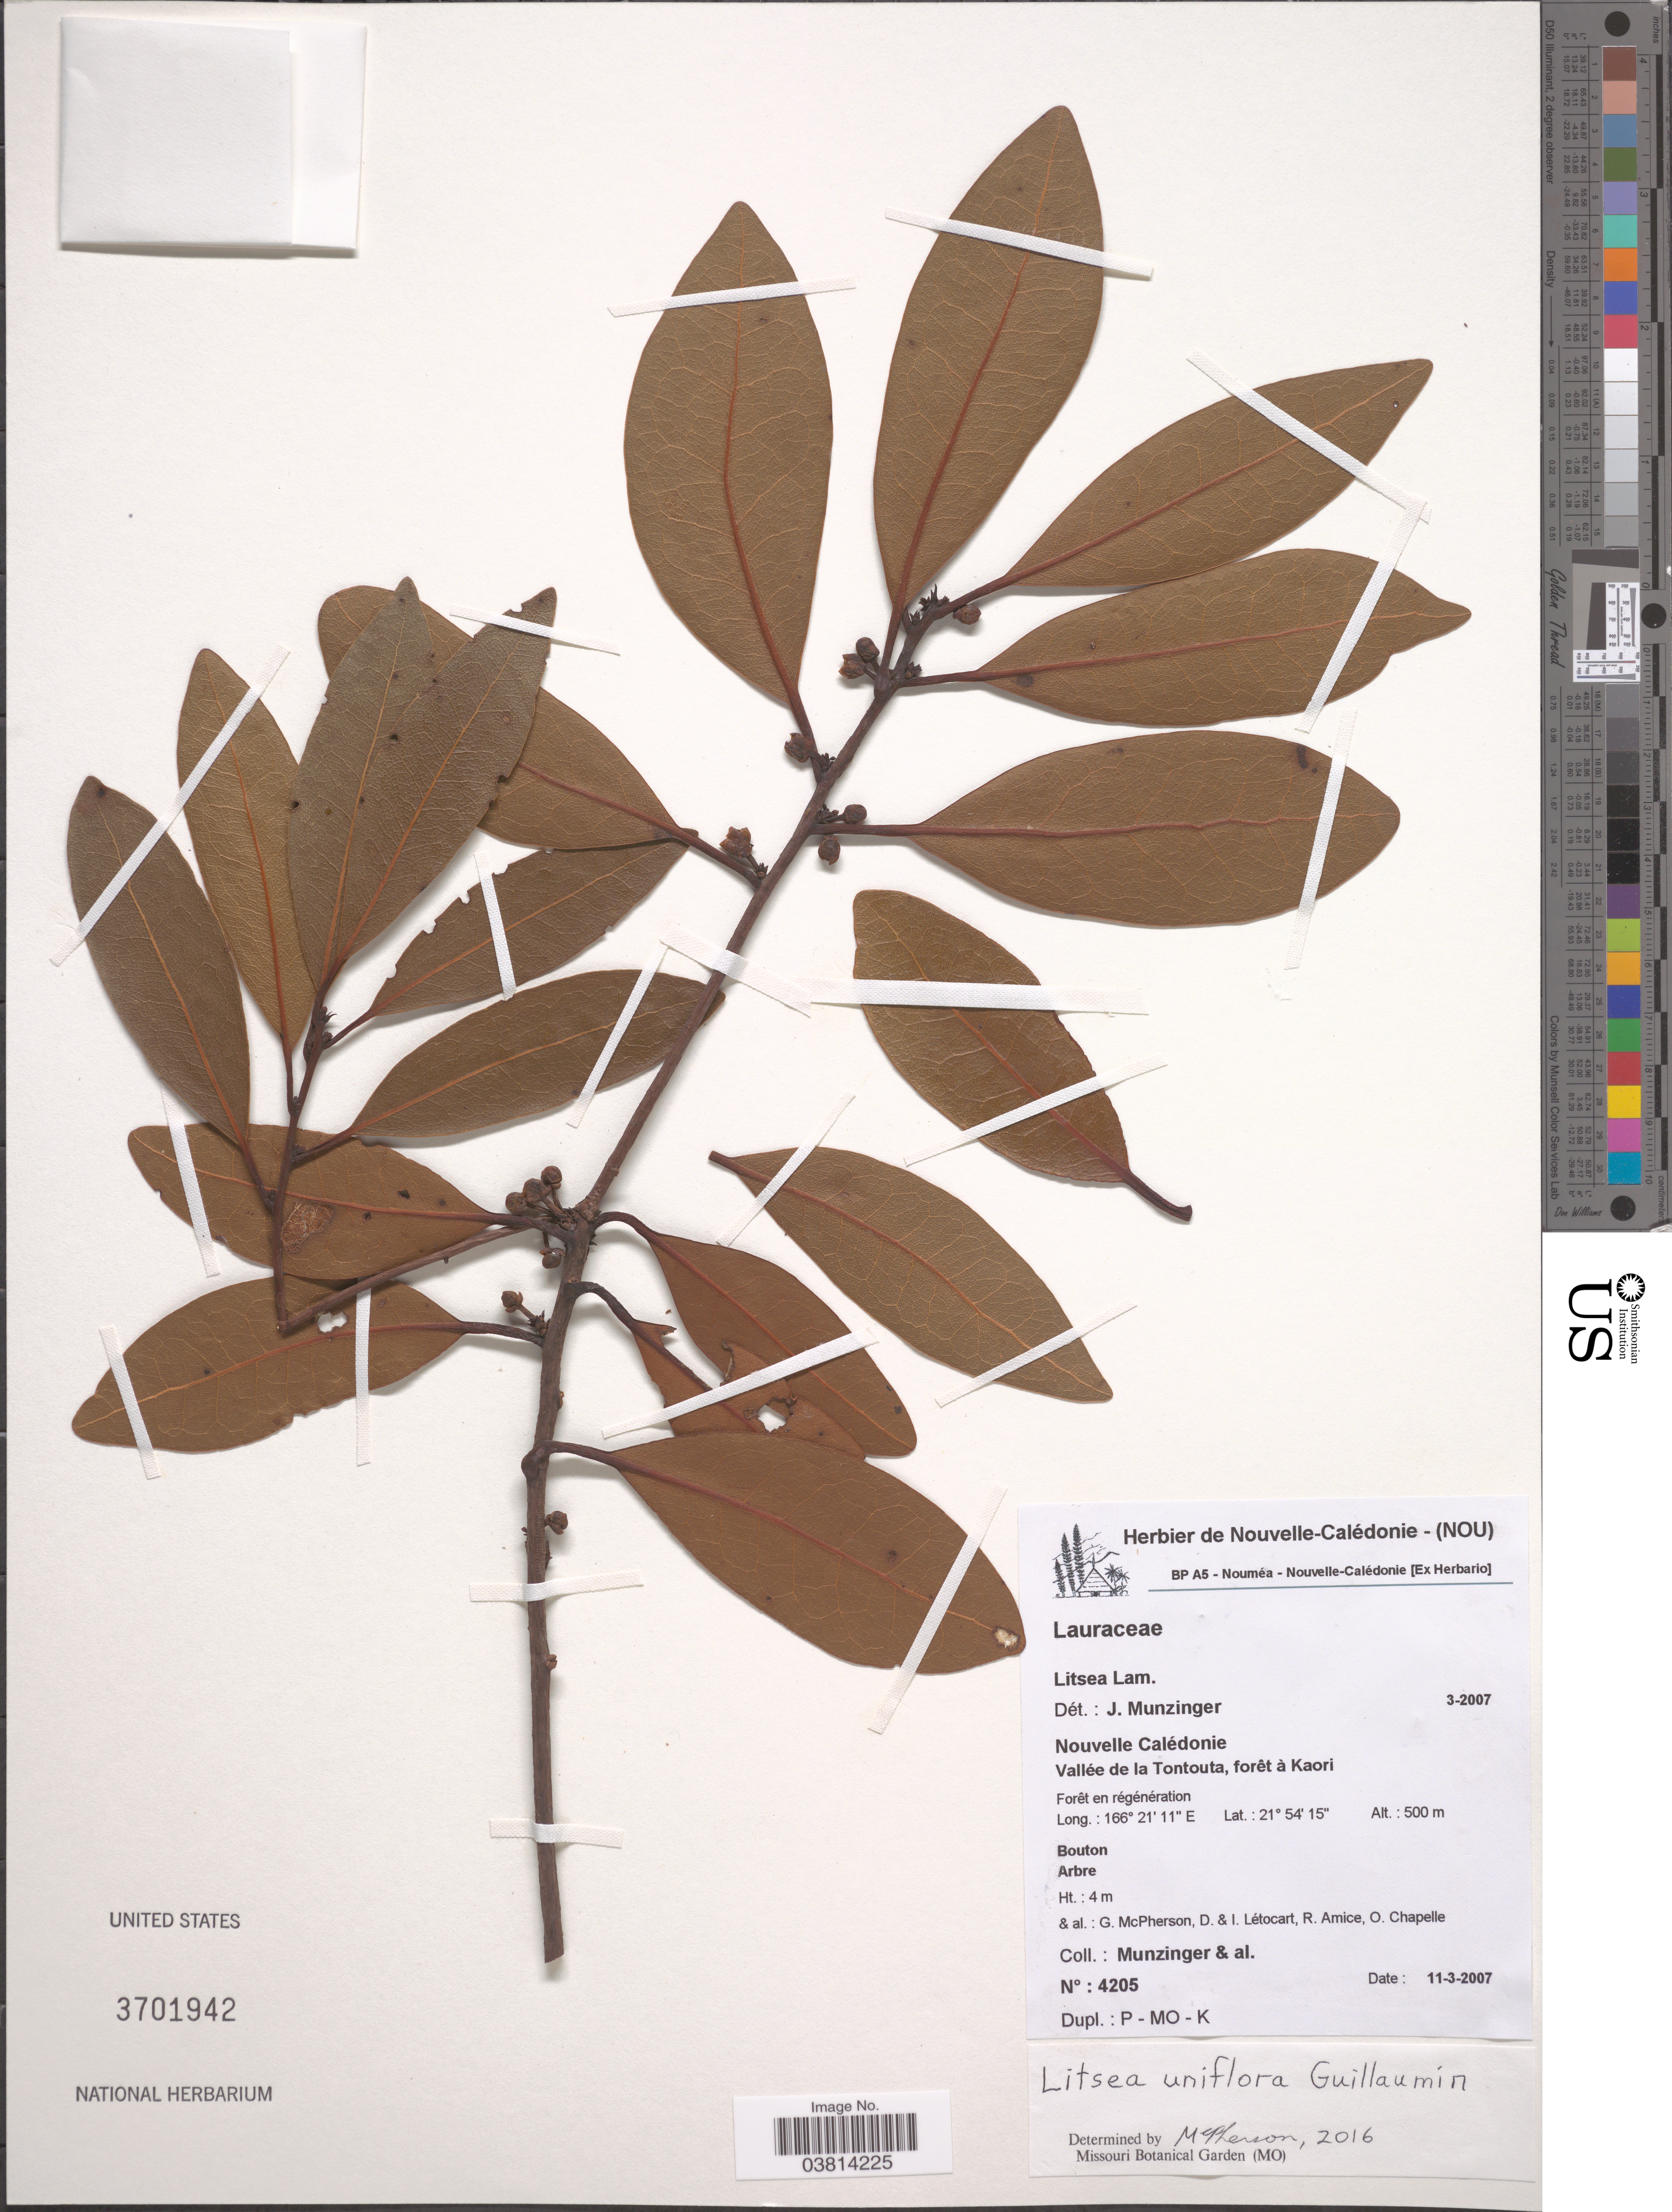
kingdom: Plantae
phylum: Tracheophyta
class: Magnoliopsida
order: Laurales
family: Lauraceae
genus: Litsea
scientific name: Litsea uniflora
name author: Guillaumin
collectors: J. K. Munzinger & et al.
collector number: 4205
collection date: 2007-03-11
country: New Caledonia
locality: Nouvelle Calédonie. Vallée de la Tontouta, forêt à Kaori.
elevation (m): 500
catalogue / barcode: US 3701942